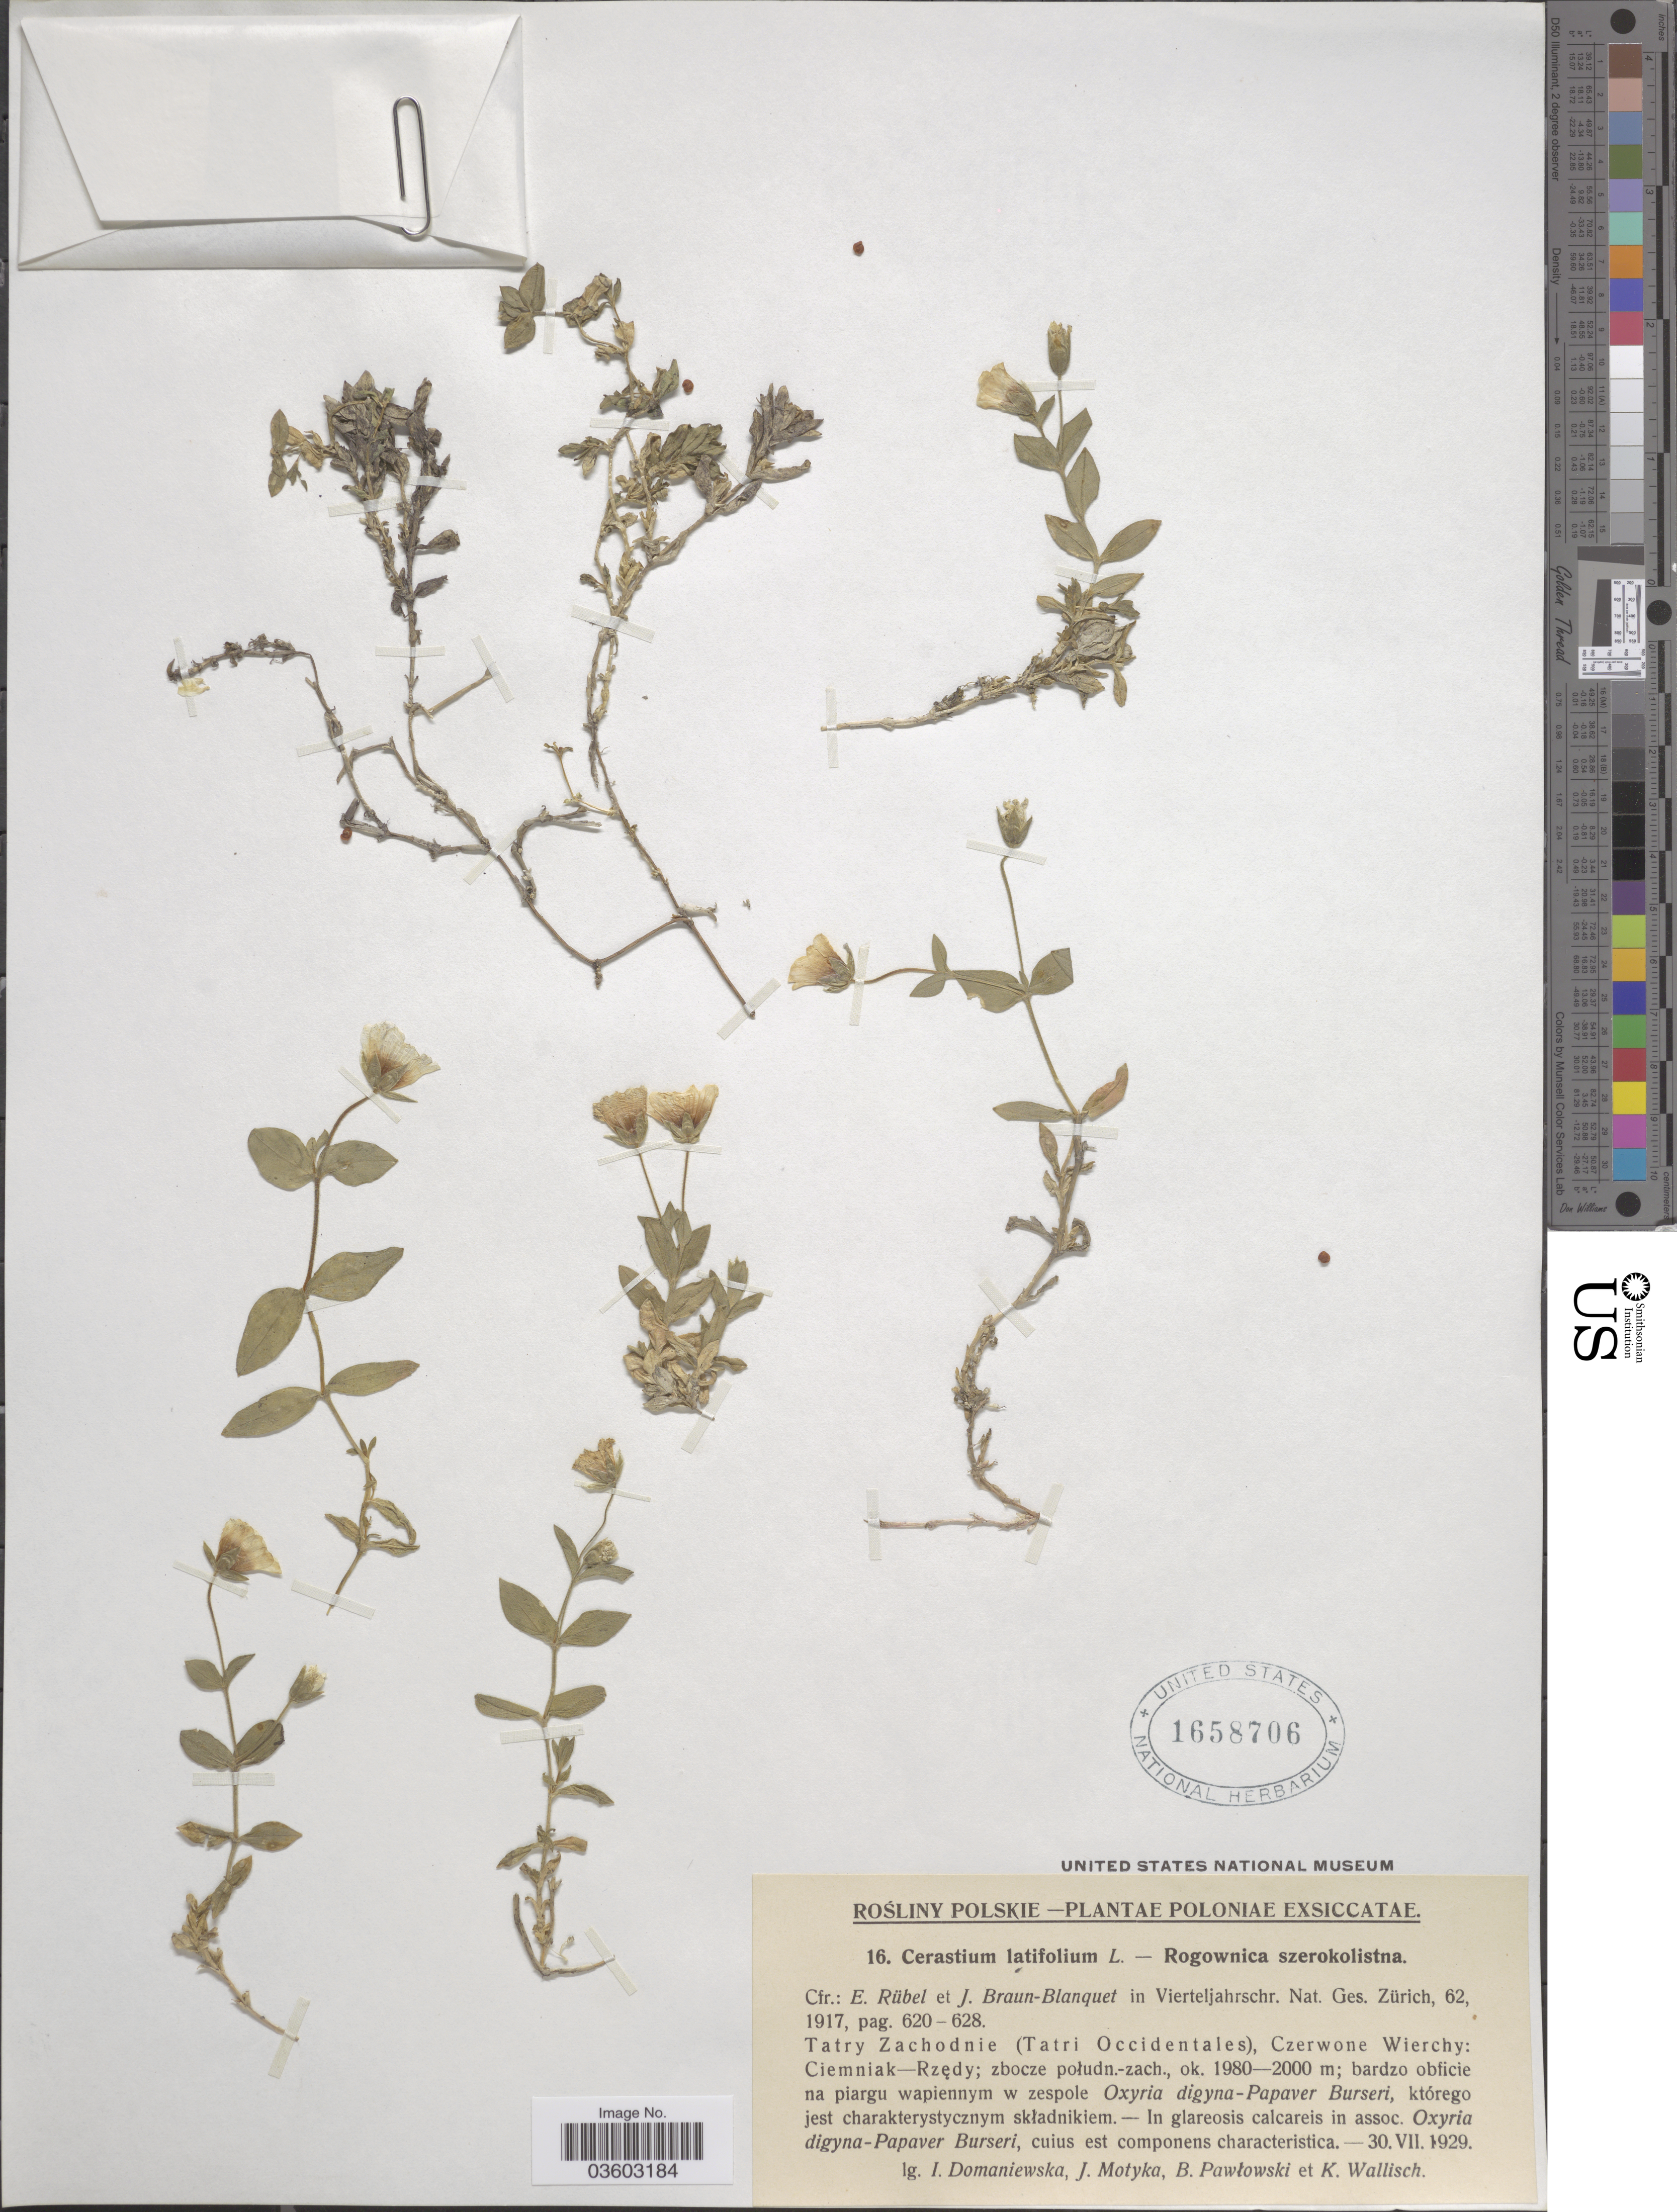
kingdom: Plantae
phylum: Tracheophyta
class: Magnoliopsida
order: Caryophyllales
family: Caryophyllaceae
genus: Cerastium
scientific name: Cerastium latifolium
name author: L.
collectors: I. Domaniewska, J. Motyka, B. Pawlowski & k. wallisch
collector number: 16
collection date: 1929-07-30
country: Poland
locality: Tatry Zachodnie (Tatri Occidentales), Czerwone Wierchy: Ciemniak-Rzędy.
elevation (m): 1980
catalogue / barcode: US 1658706